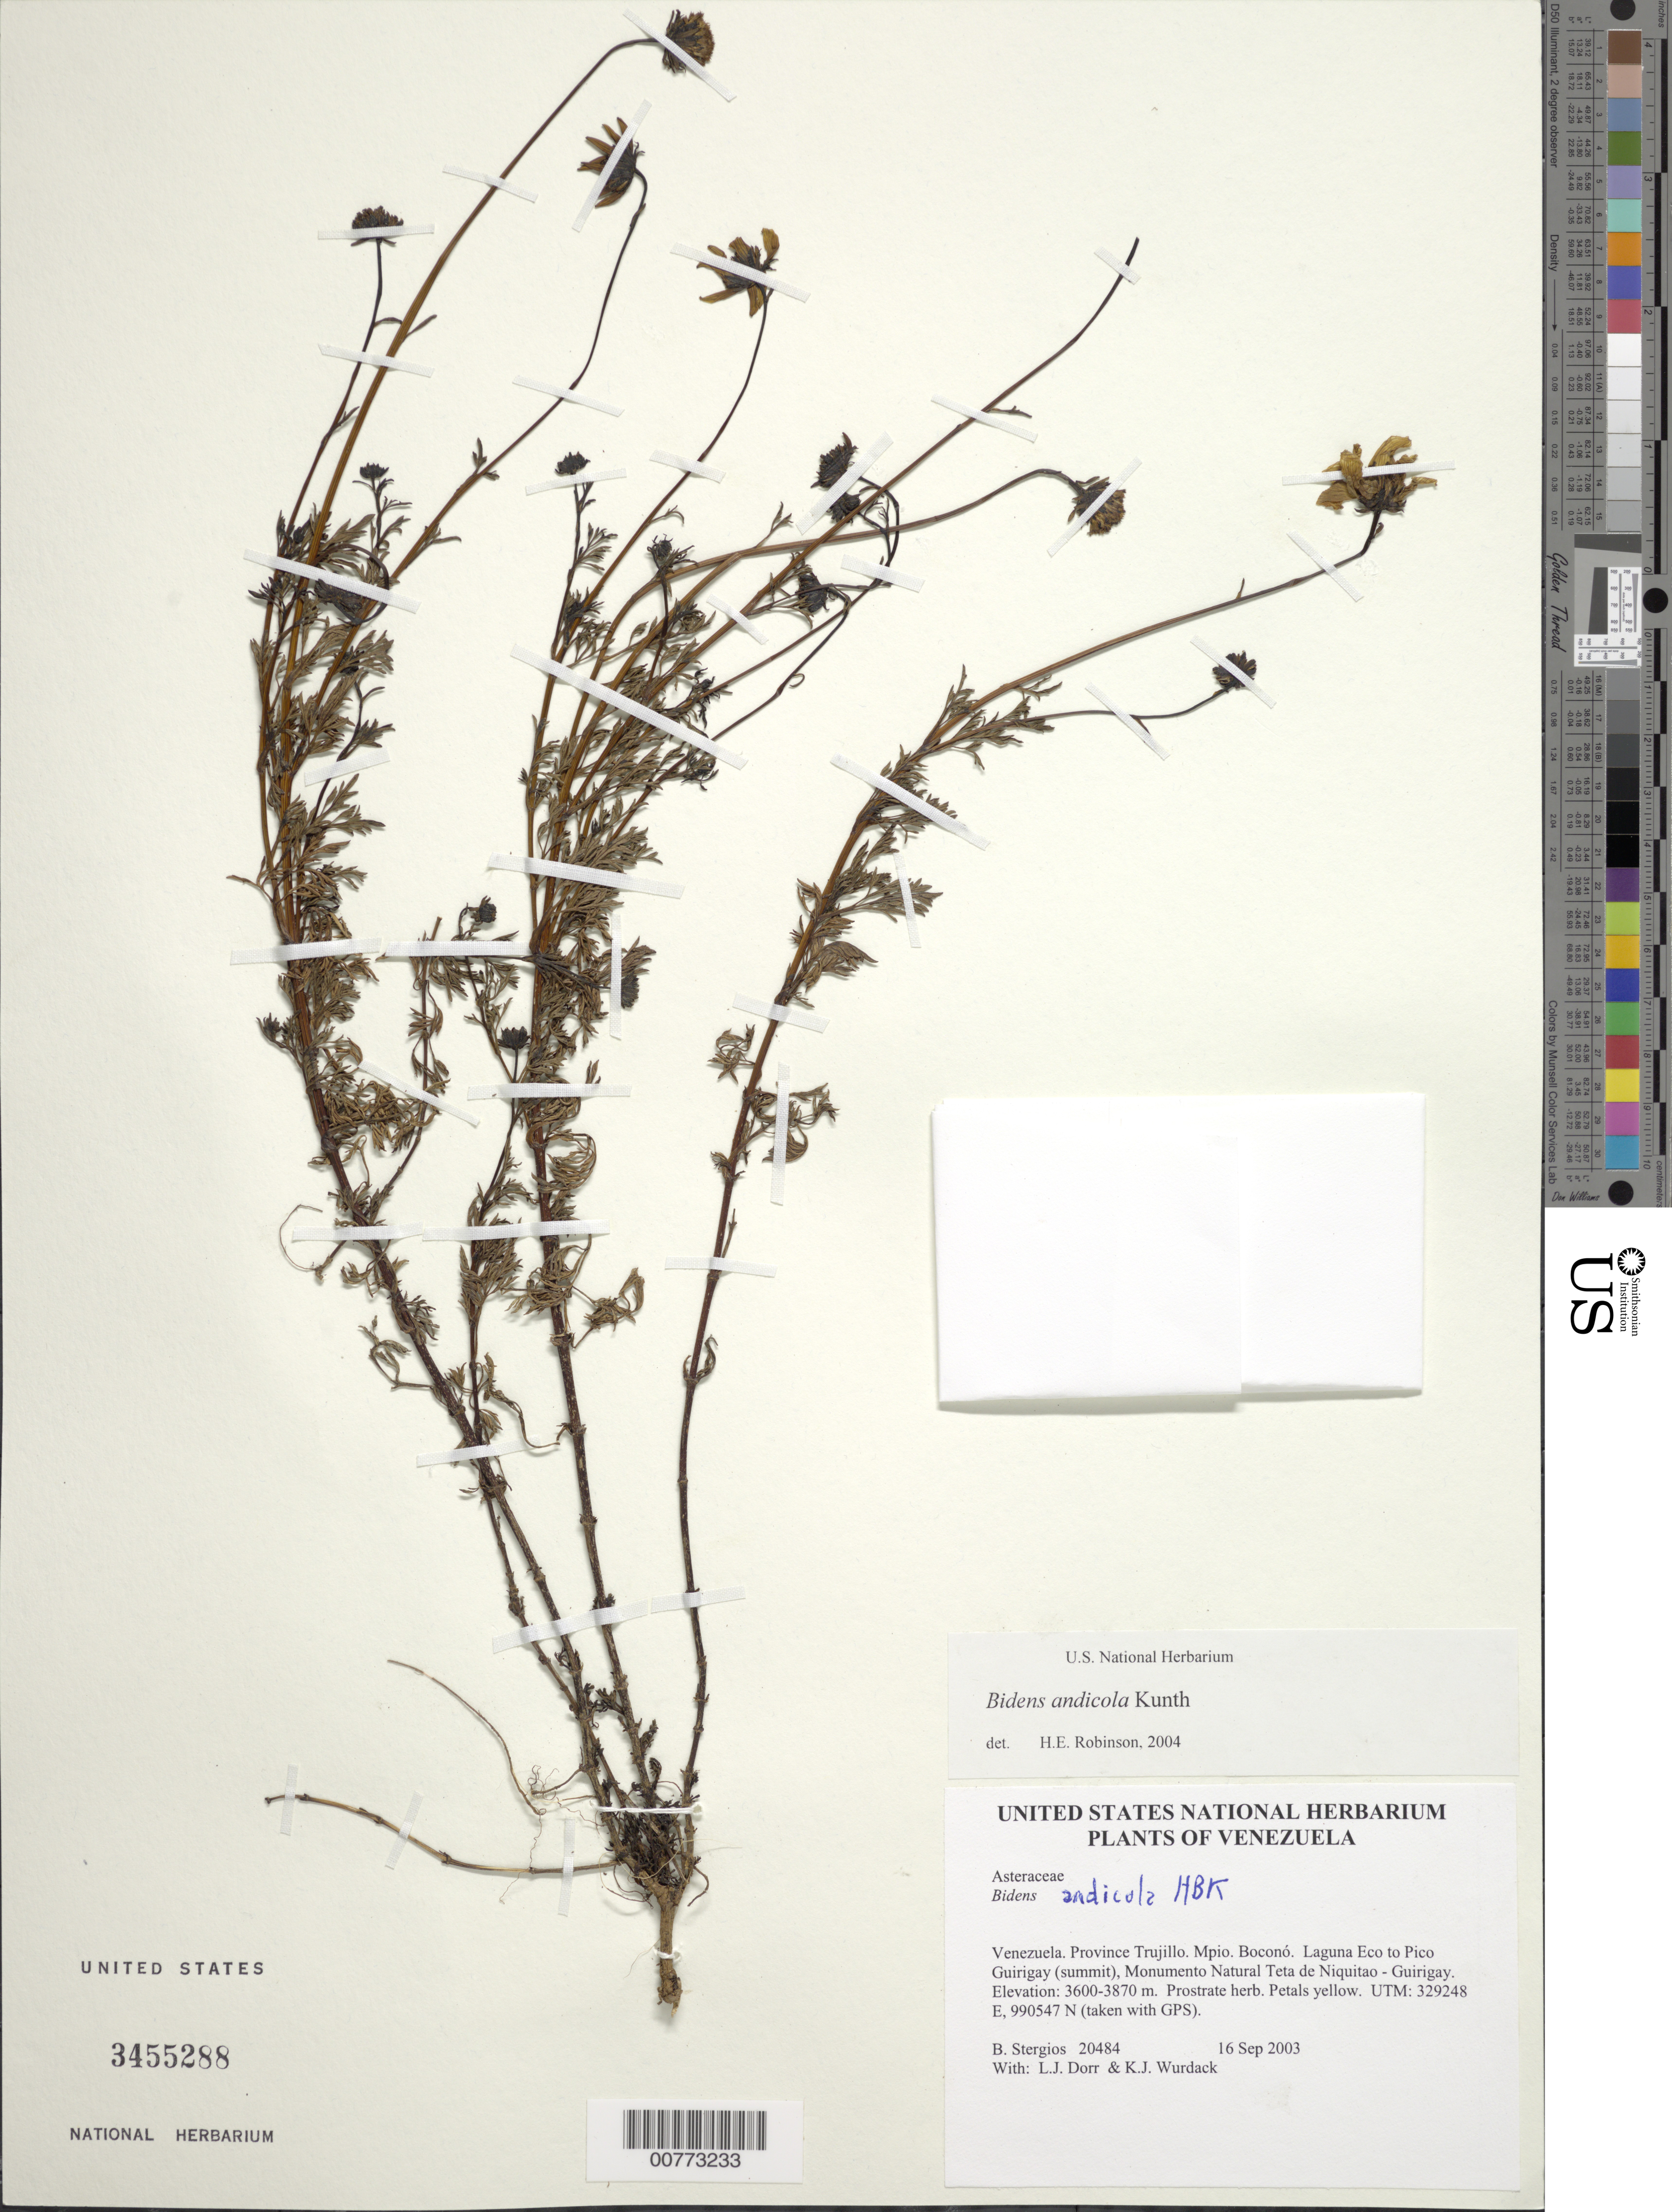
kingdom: Plantae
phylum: Tracheophyta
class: Magnoliopsida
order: Asterales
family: Asteraceae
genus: Bidens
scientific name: Bidens andicola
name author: Kunth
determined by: Robinson, Harold E., (US)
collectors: B. G. Stergios, L. J. Dorr & K. Wurdack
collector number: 20484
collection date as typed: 16 Sep 2003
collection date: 2003-09-16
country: Venezuela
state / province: Trujillo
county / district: Boconó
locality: Laguna Eco to Pico Guirigay (summit), Monumento Natural Teta de Niquitao - Guirigay.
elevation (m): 3600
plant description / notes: NY, PORT, US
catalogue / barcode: US 3455288